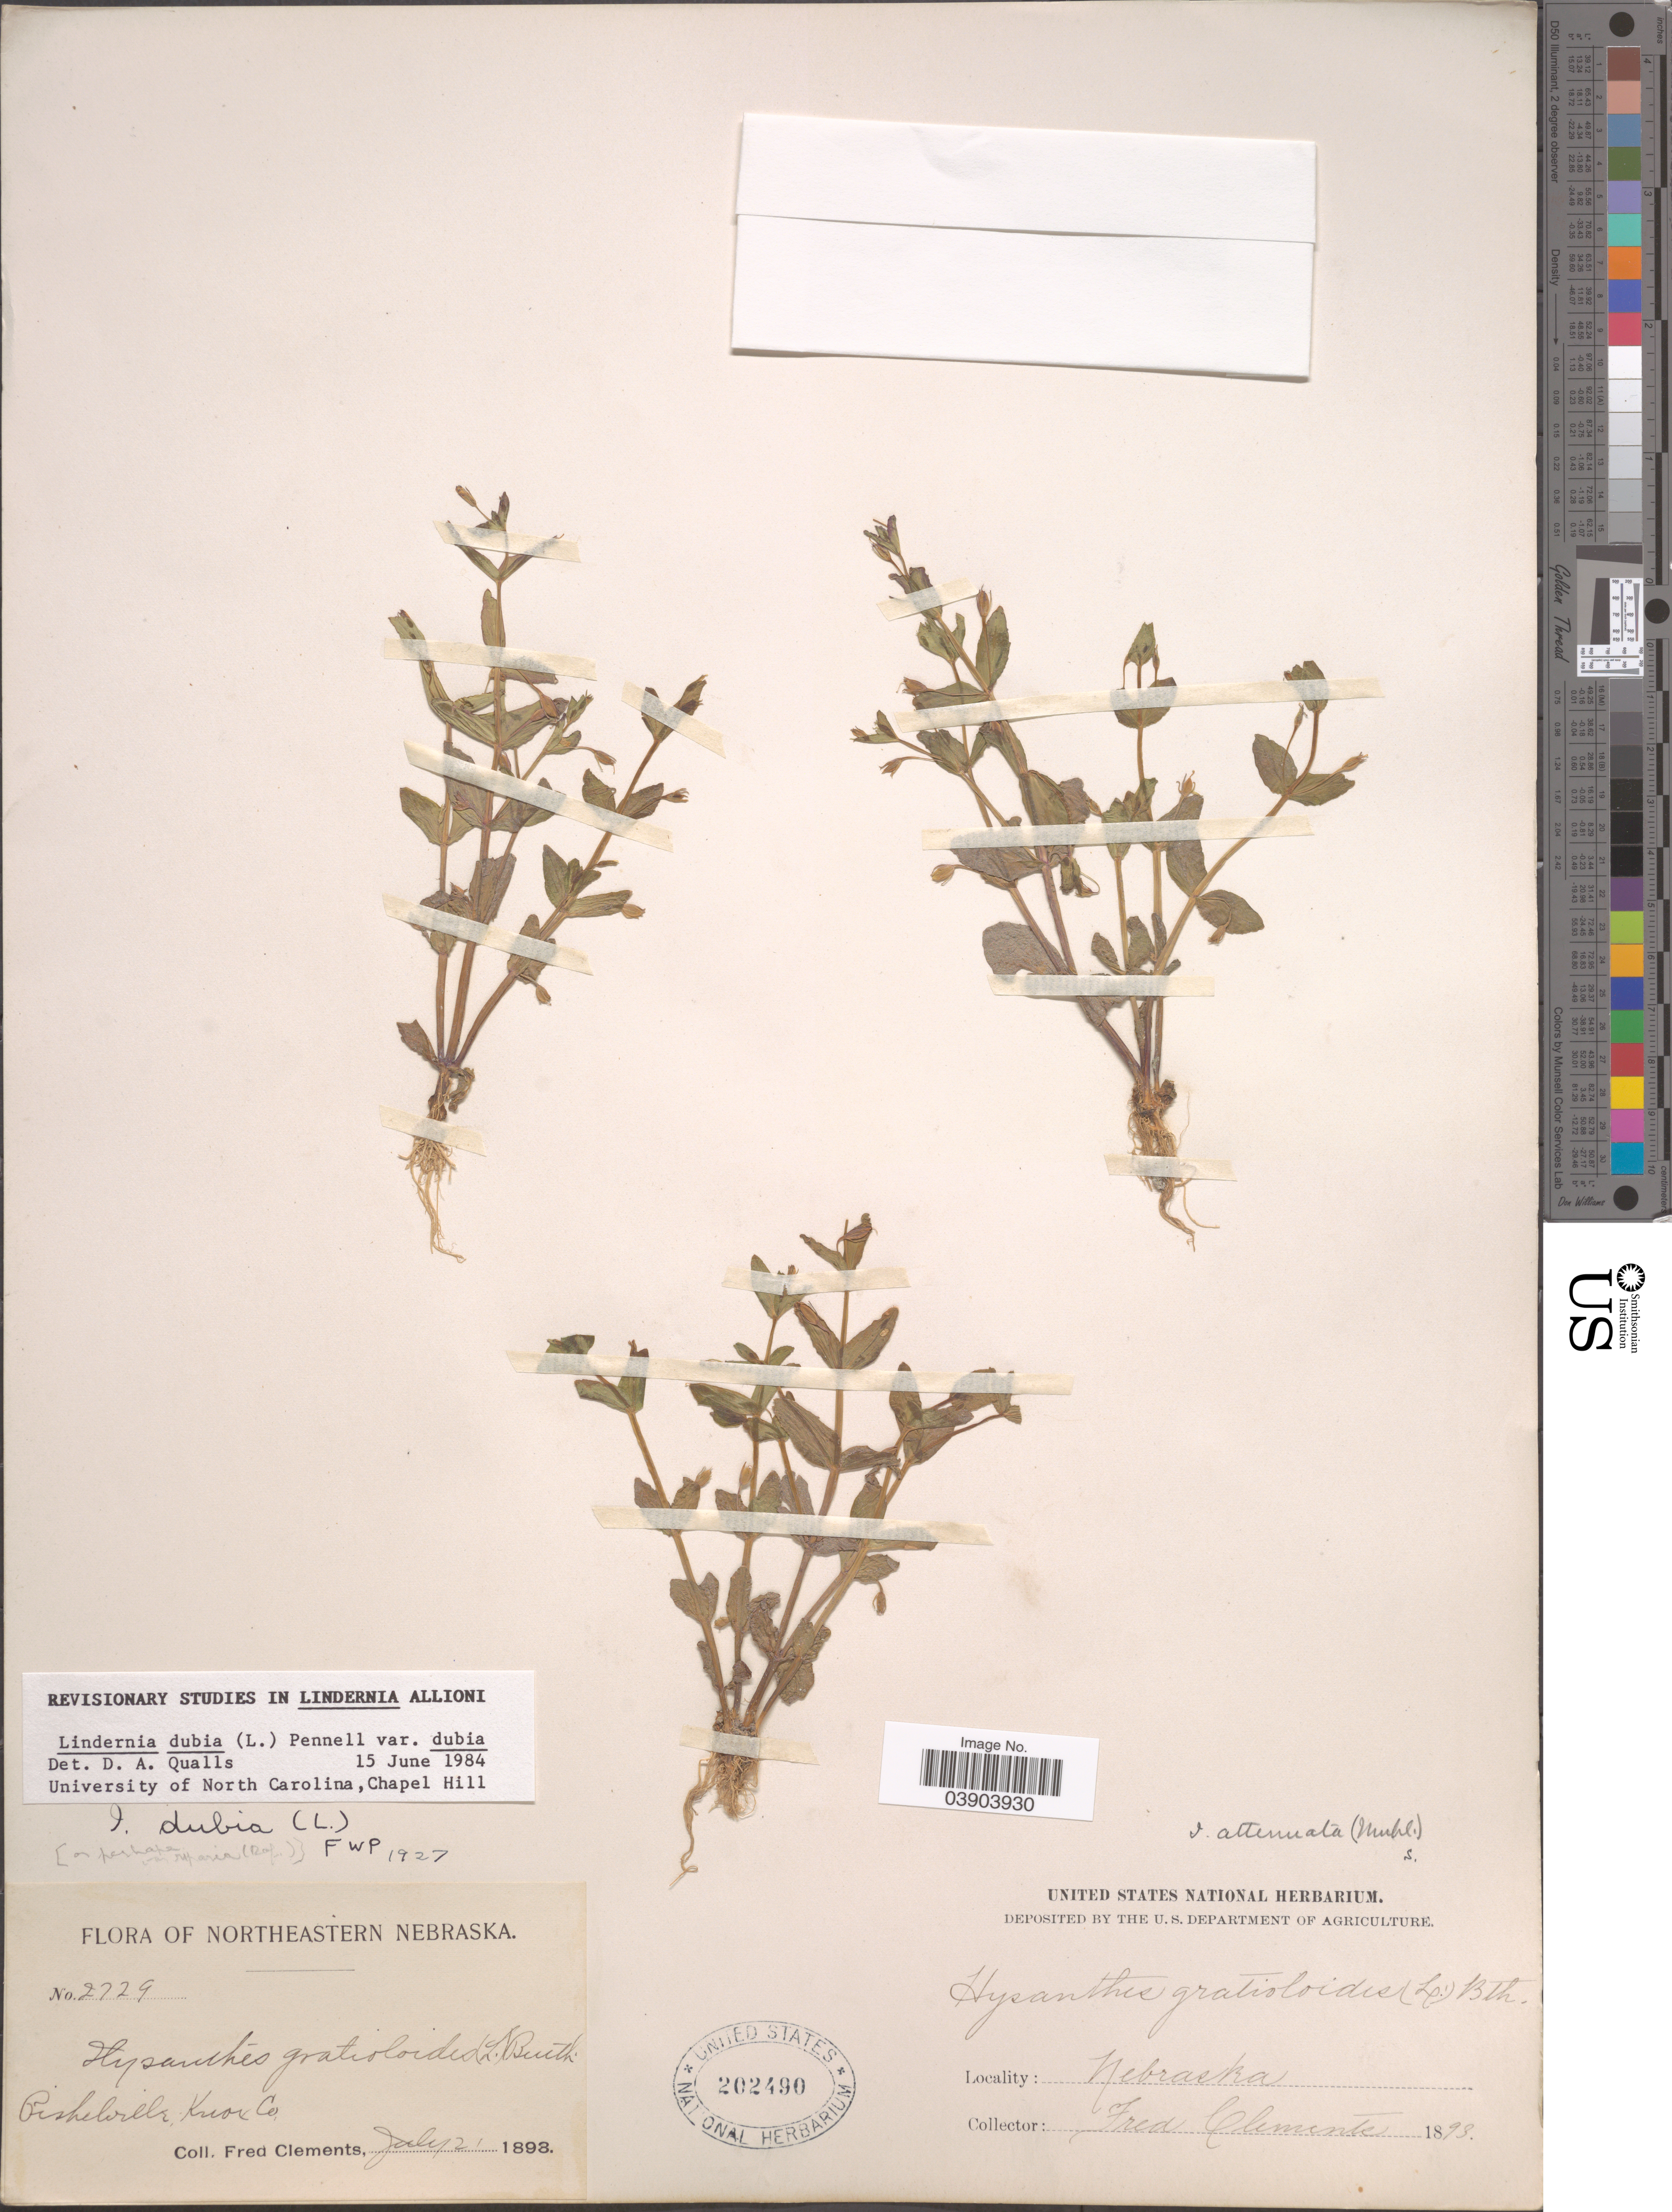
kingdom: Plantae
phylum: Tracheophyta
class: Magnoliopsida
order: Lamiales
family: Linderniaceae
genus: Lindernia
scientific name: Lindernia dubia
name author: (L.) Pennell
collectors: F. Clements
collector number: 2729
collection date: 1898-07-21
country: United States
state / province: Nebraska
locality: Northeastern Nebraska. Pishelville, Knox Co.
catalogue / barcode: US 202490